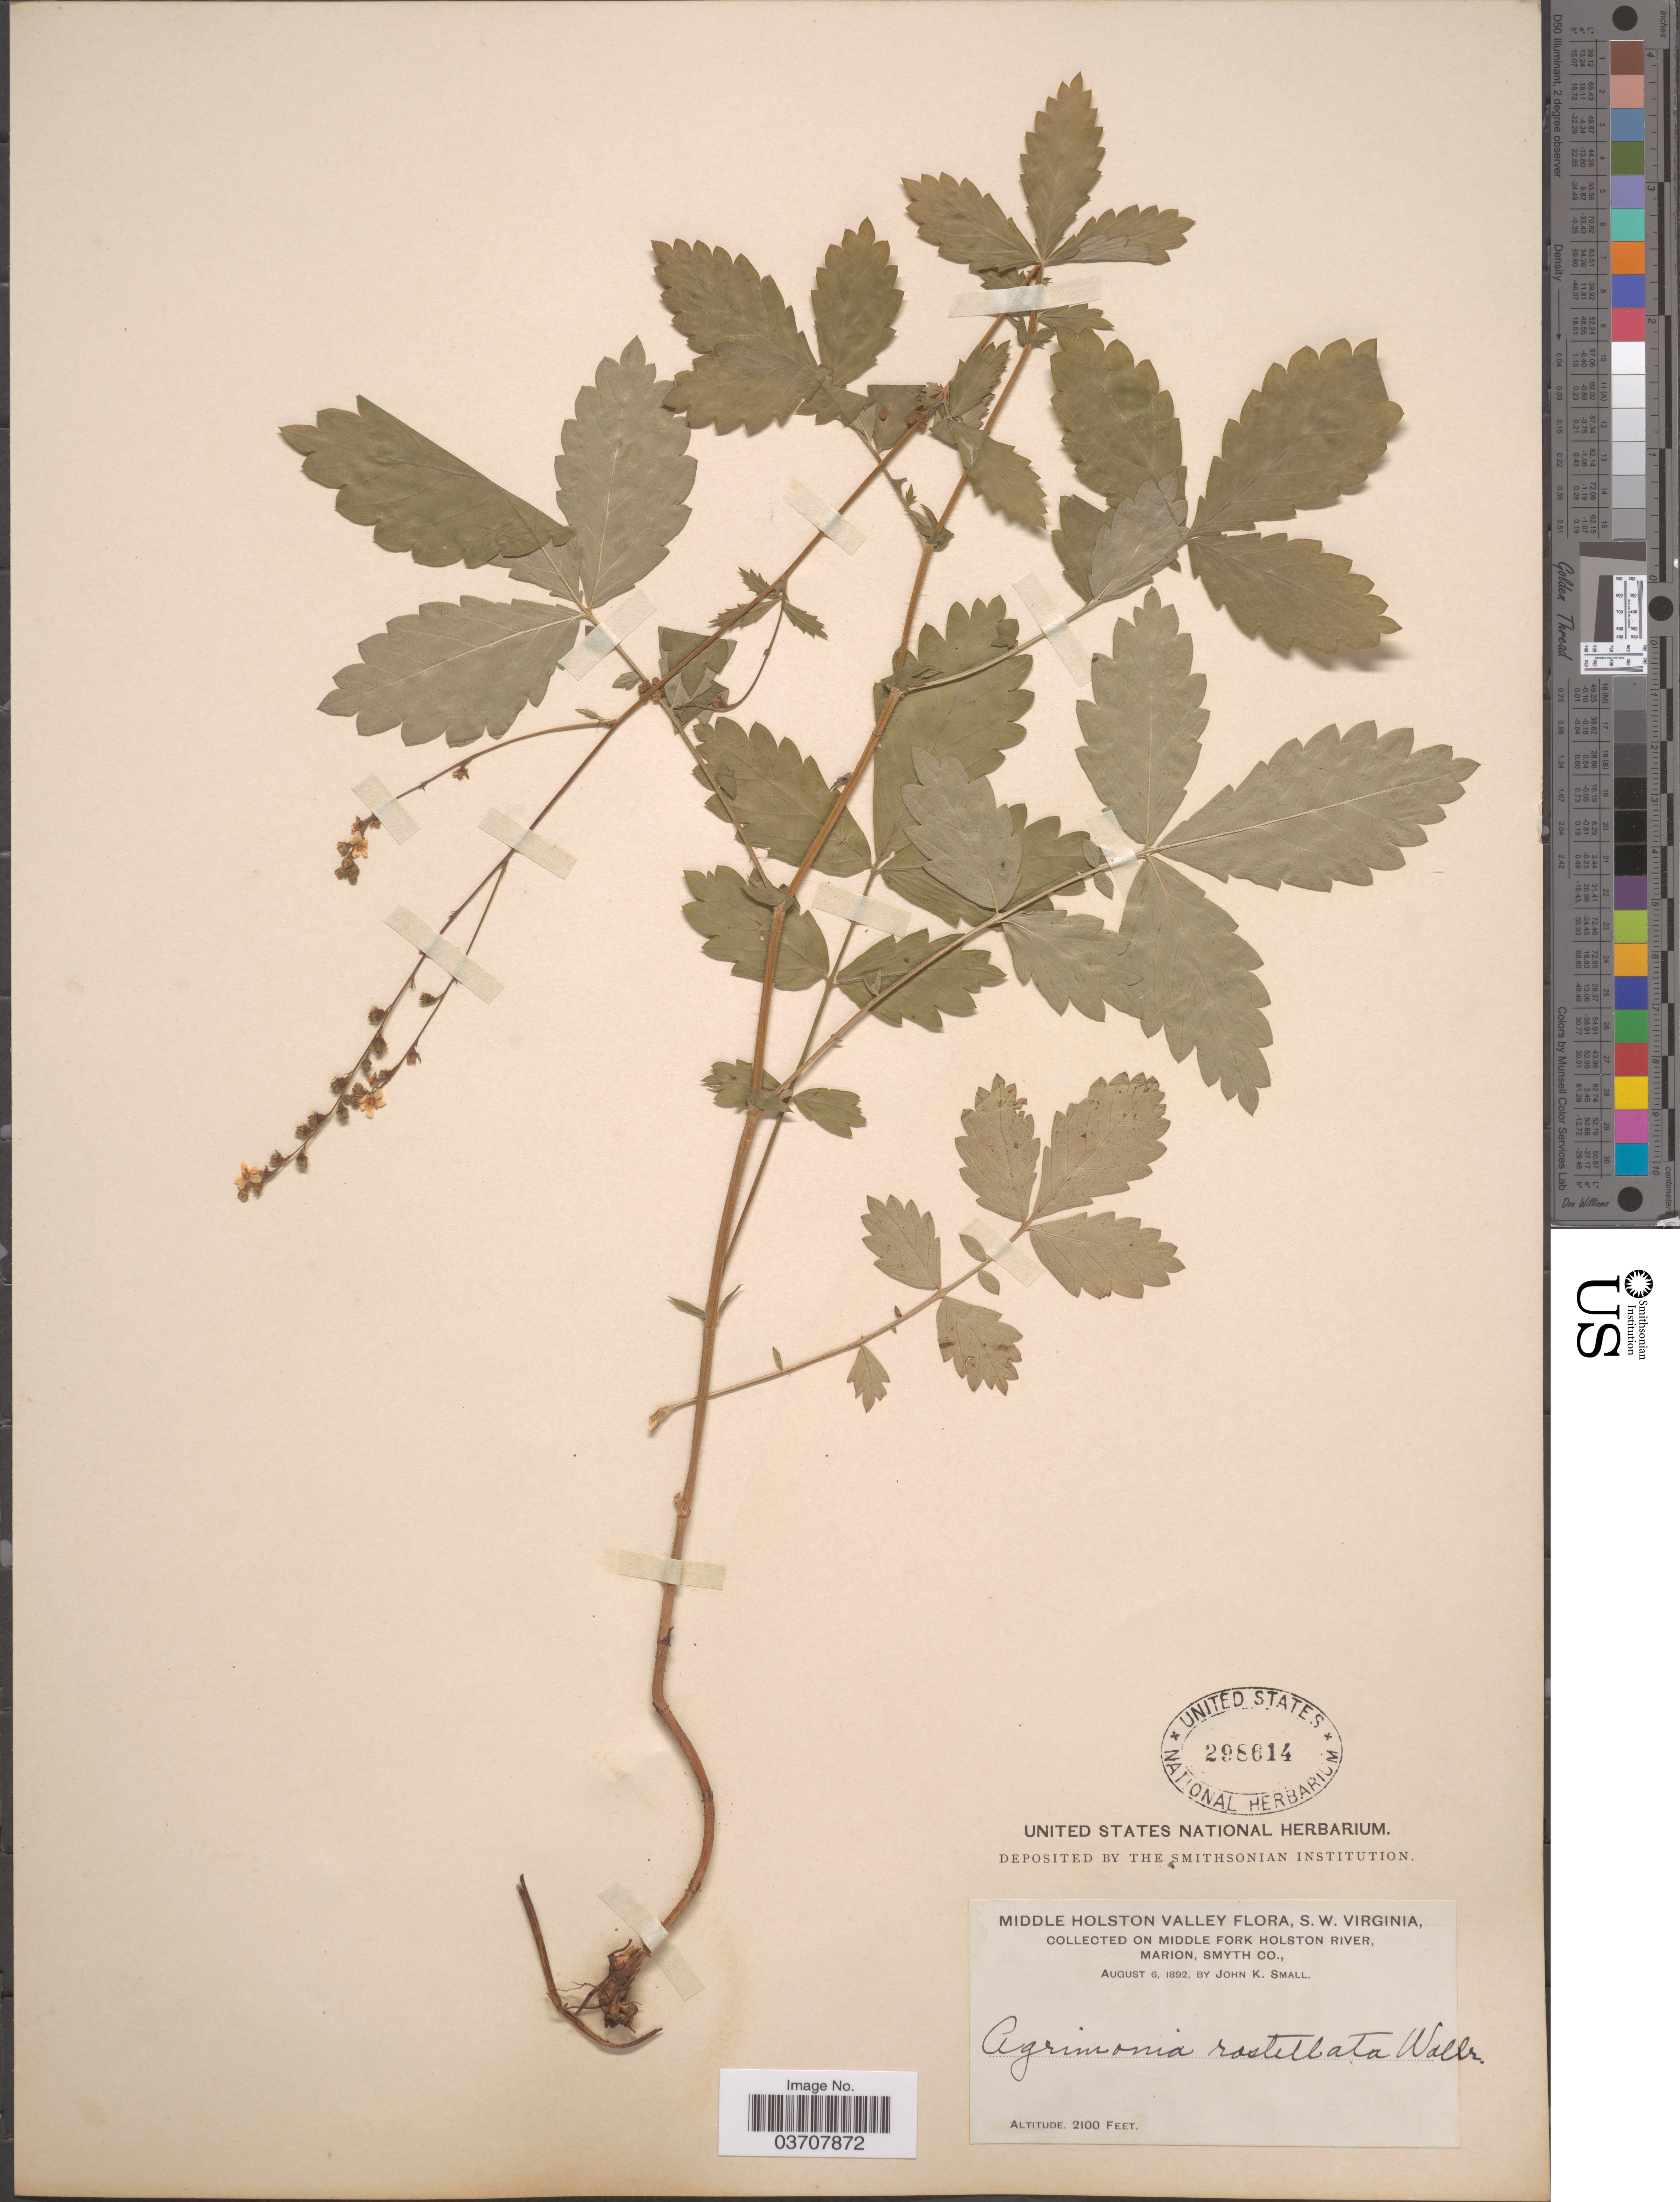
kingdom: Plantae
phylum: Tracheophyta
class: Magnoliopsida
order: Rosales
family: Rosaceae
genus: Agrimonia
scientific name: Agrimonia rostellata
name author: Wallr.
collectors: J. K. Small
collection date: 1892-08-06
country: United States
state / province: Virginia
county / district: Smyth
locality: Middle Holston Valley, S.W. Virginia. On Middle Fork Holston River, Marion, Smyth Co.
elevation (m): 640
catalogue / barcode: US 298614